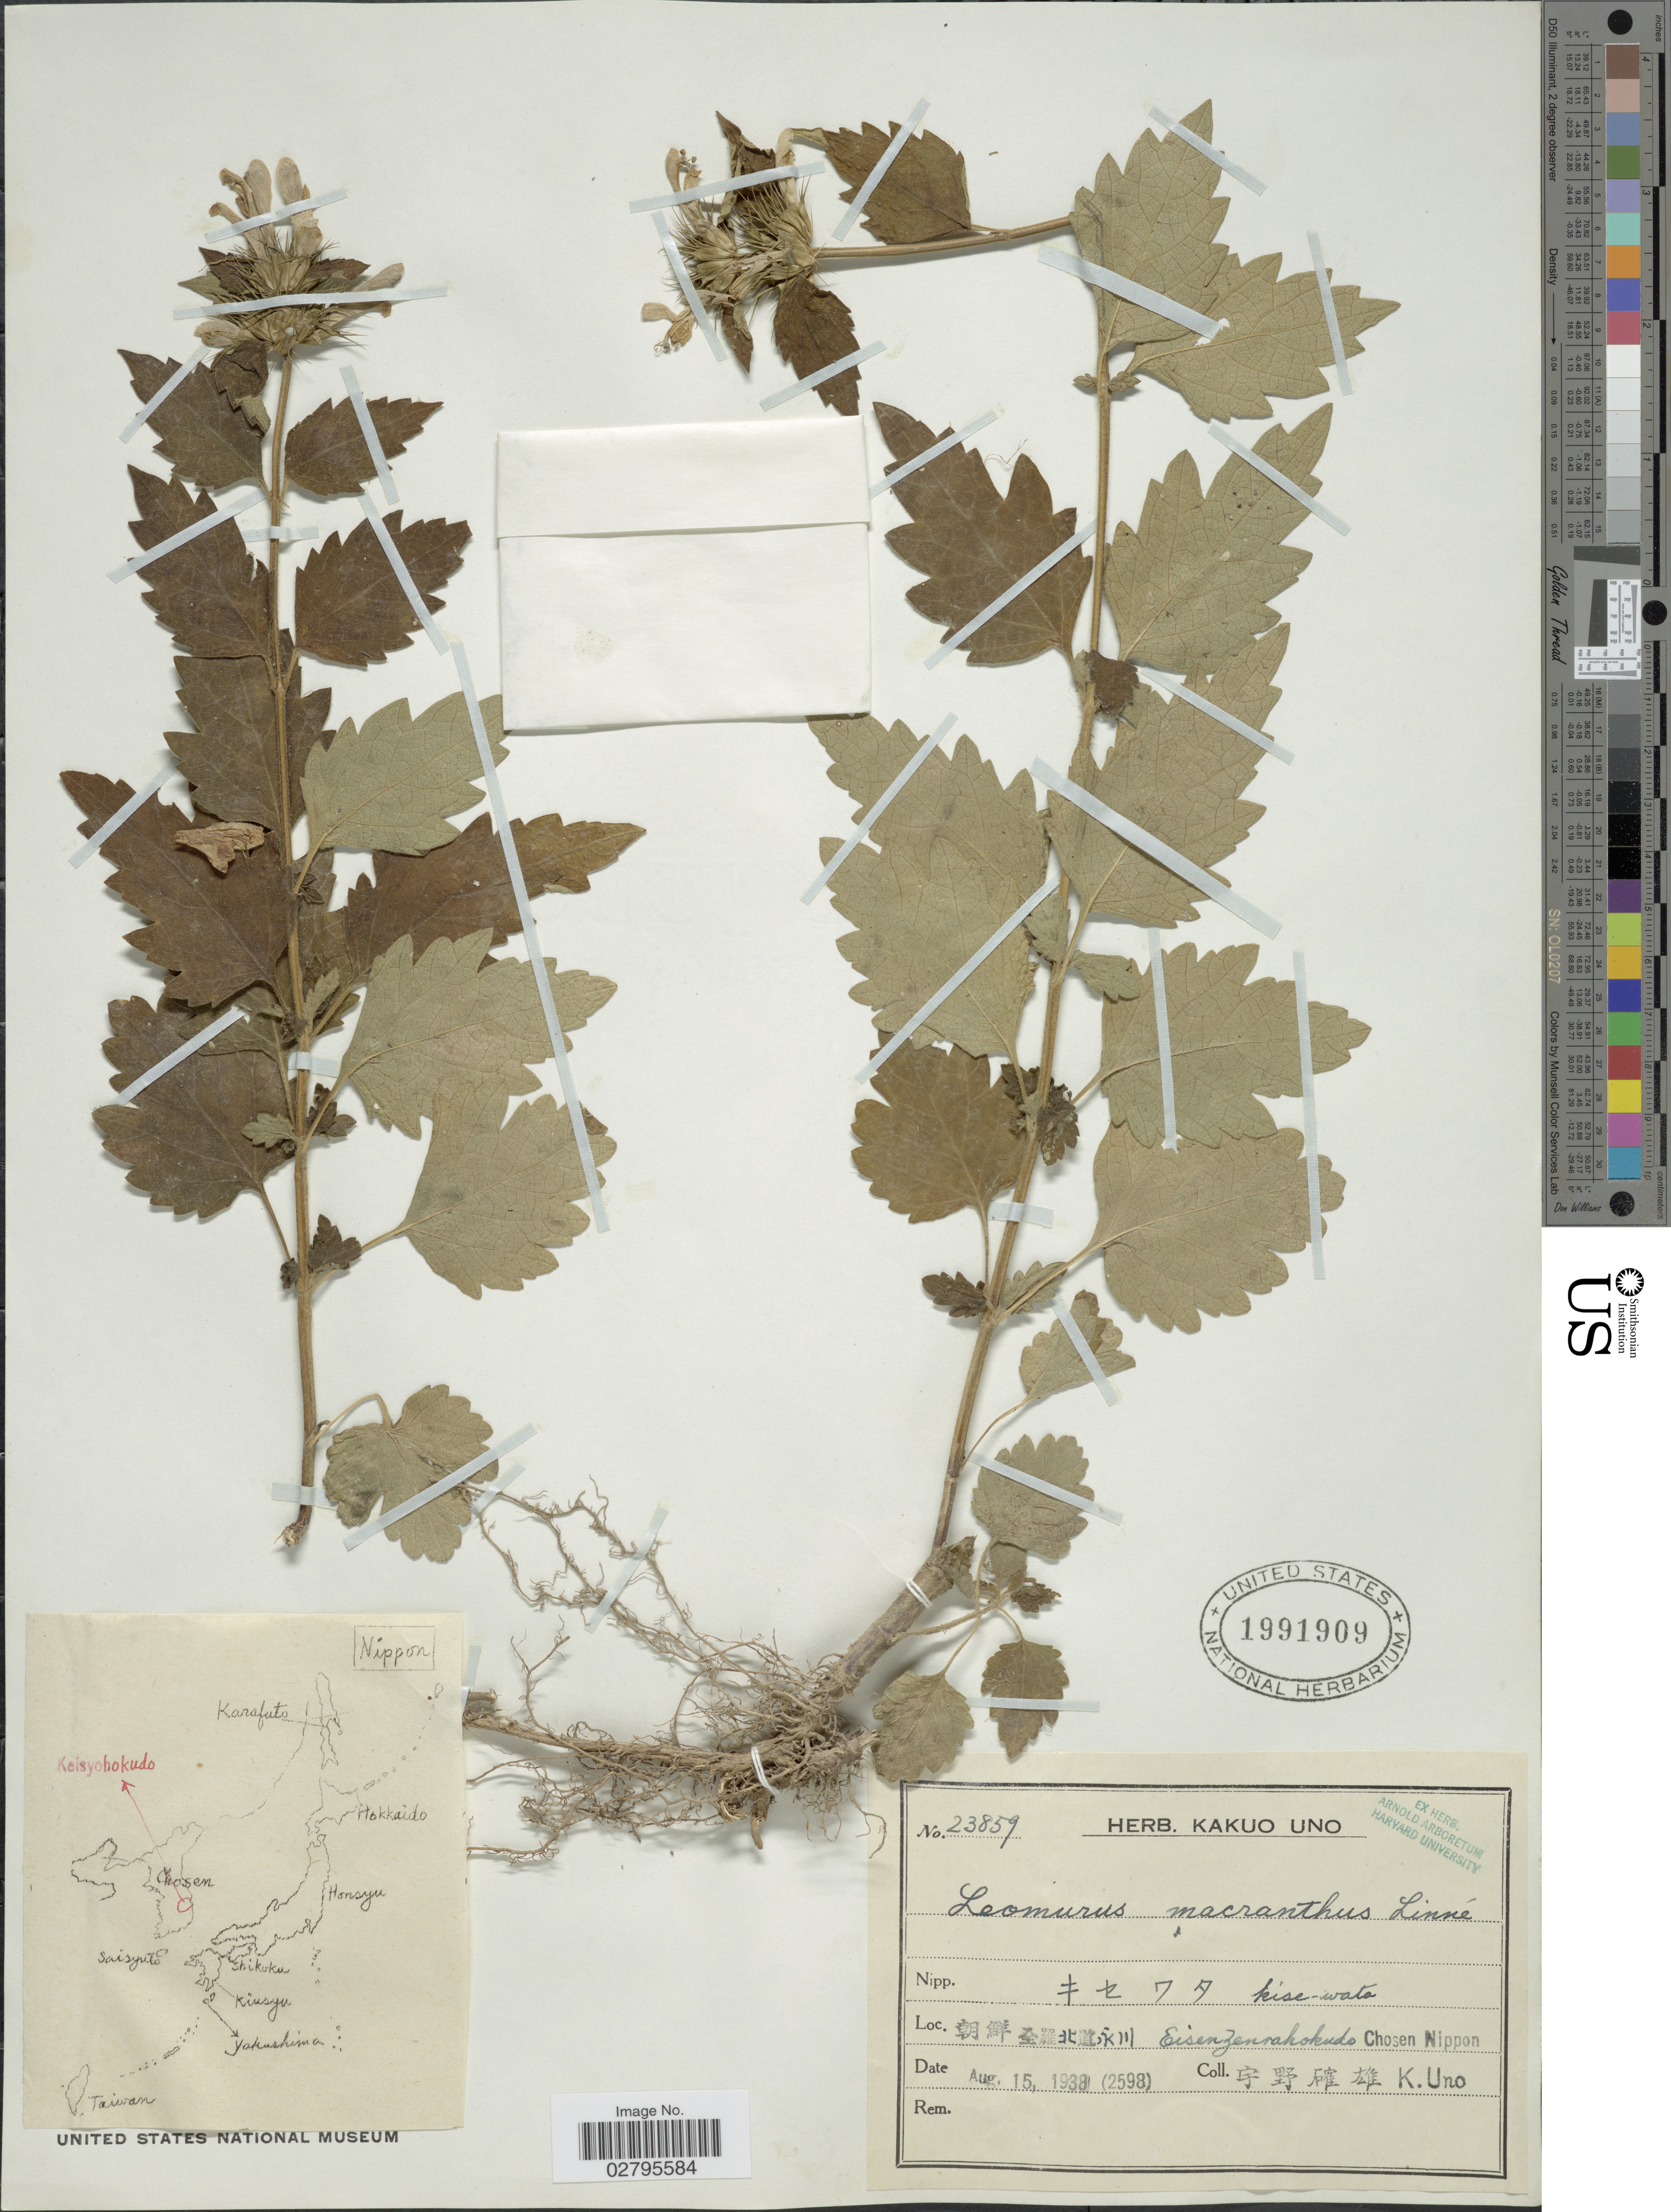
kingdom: Plantae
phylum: Tracheophyta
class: Magnoliopsida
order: Lamiales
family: Lamiaceae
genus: Leonurus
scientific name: Leonurus macranthus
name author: Maxim.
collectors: K. Uno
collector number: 23859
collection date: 1938-08-15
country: Japan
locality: Eisenzenrahokudo Chosen Nippon.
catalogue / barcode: US 1991909